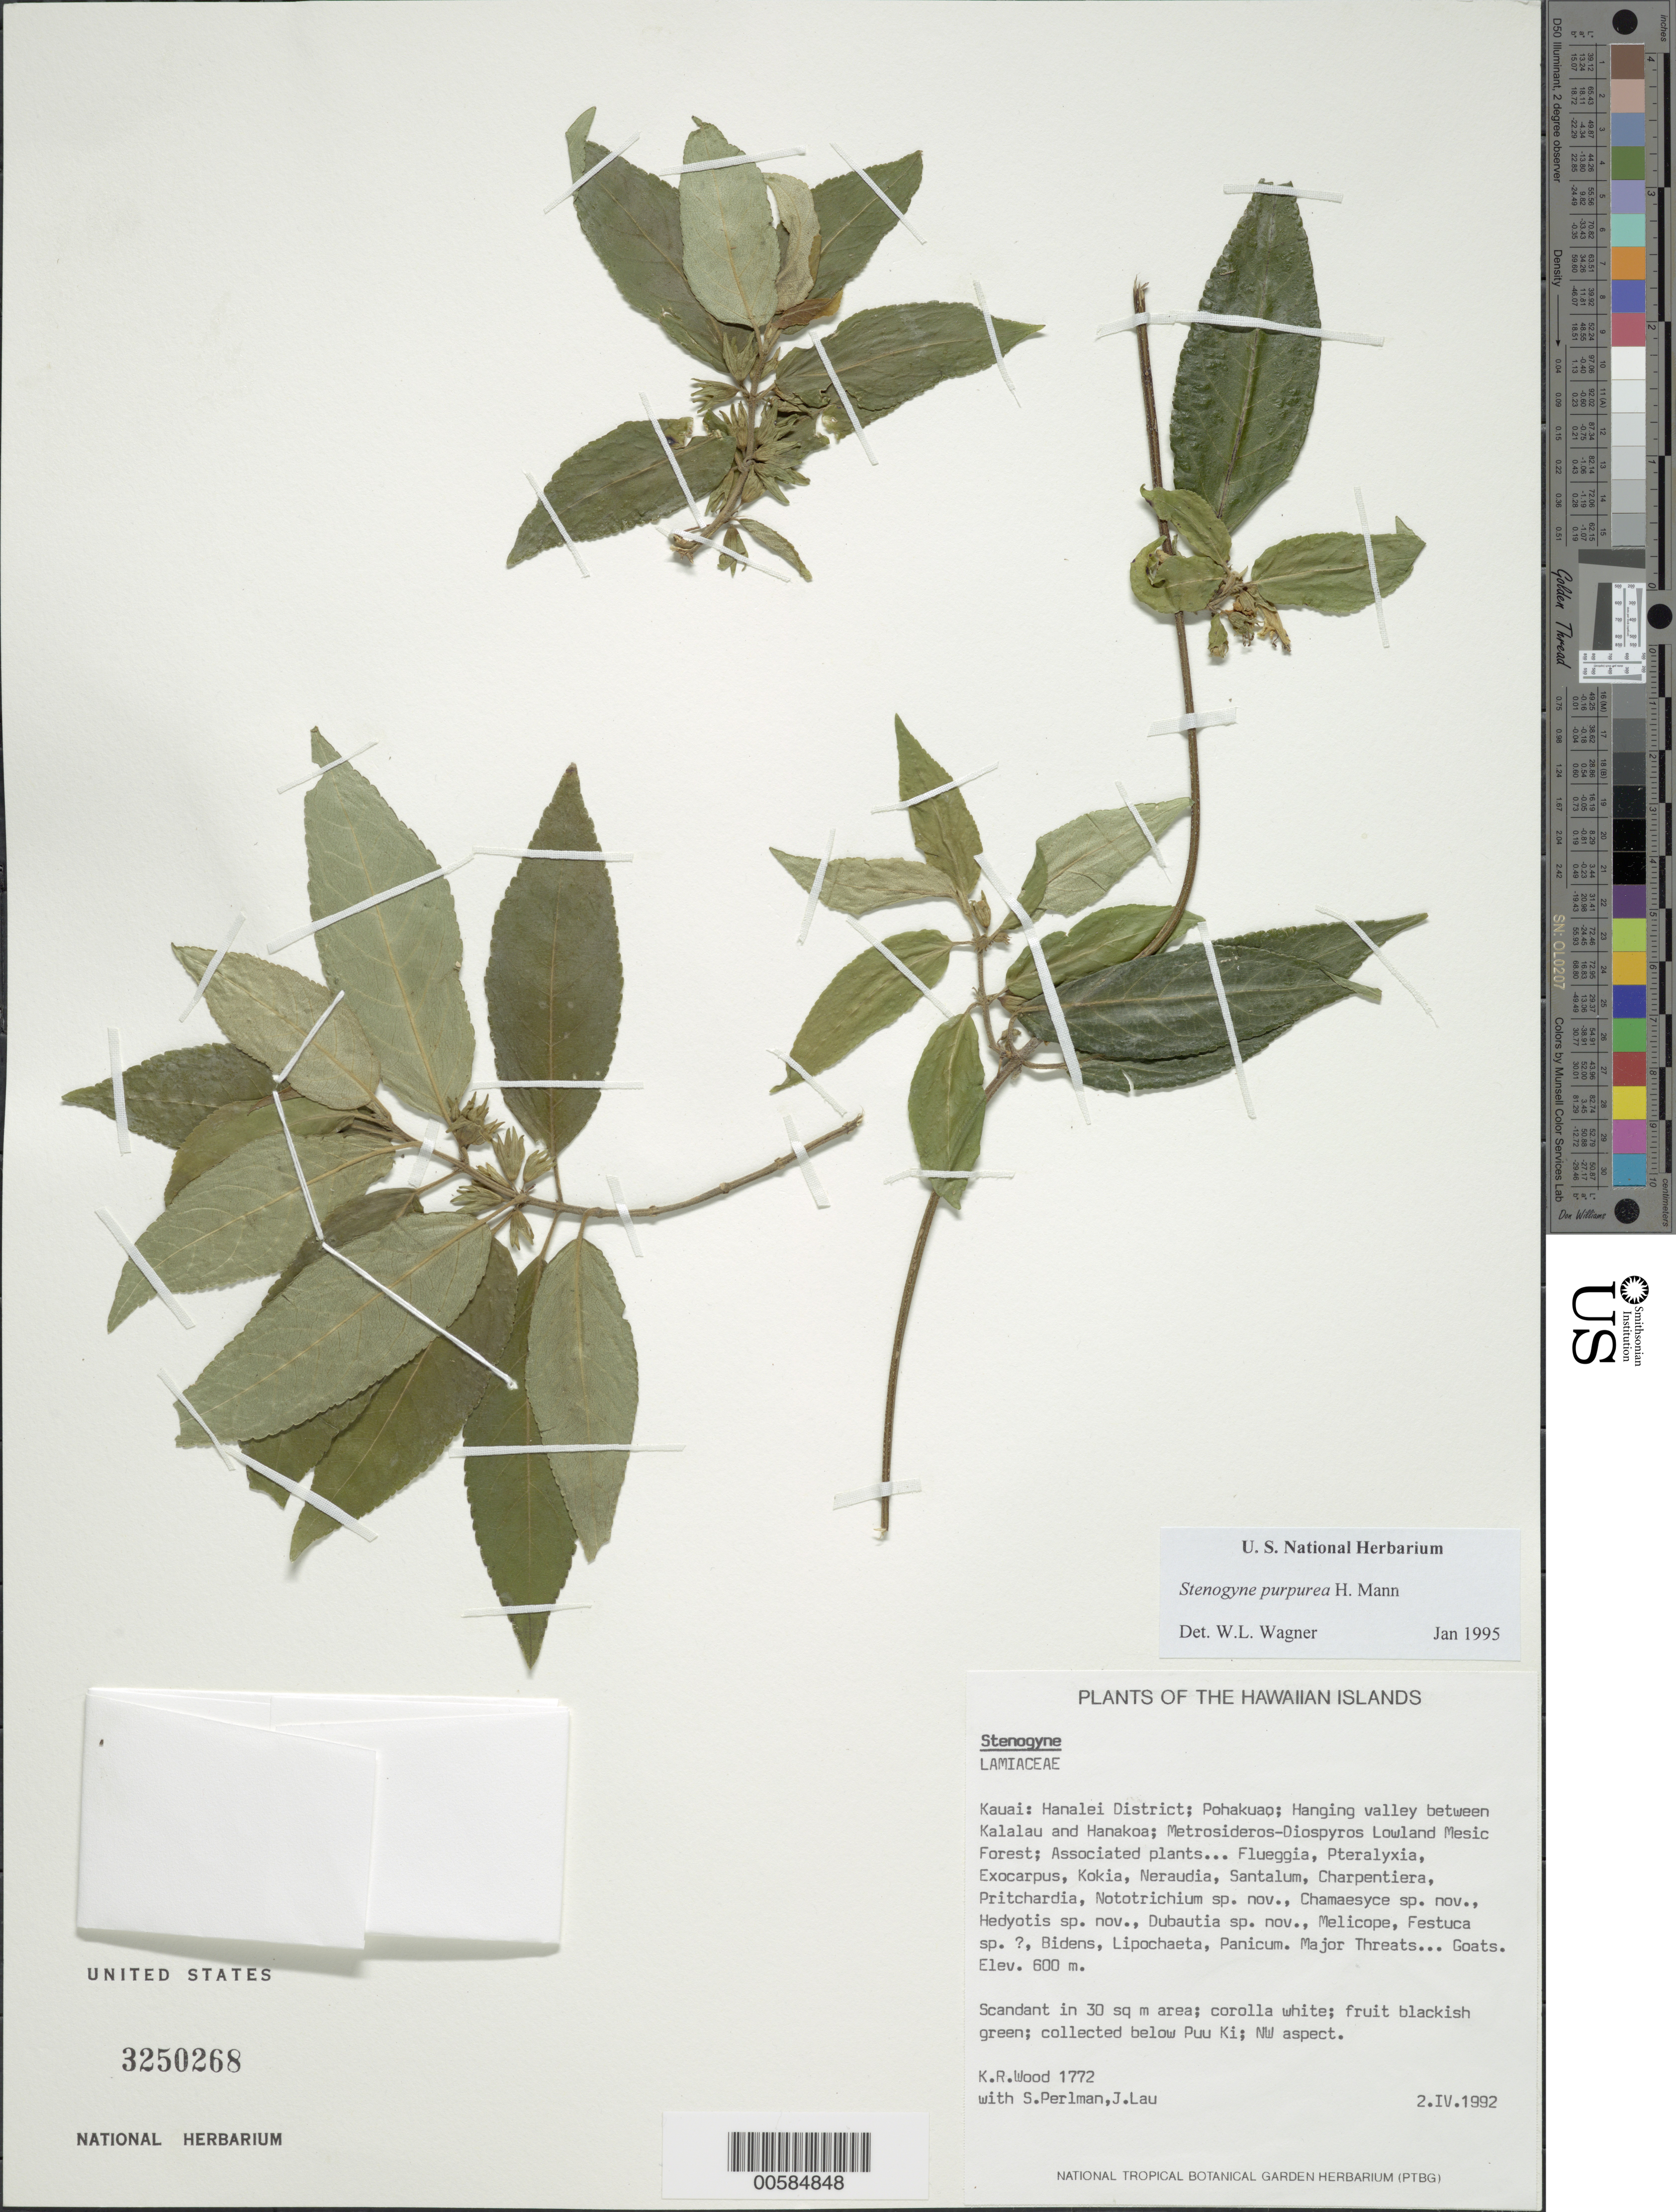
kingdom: Plantae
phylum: Tracheophyta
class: Magnoliopsida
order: Lamiales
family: Lamiaceae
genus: Stenogyne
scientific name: Stenogyne purpurea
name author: H. Mann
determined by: Wagner, W. L., (BOT), Smithsonian Institution - National Museum of Natural History (UNITED STATES)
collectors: K. R. Wood, S. P. Perlman & J. Lau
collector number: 1772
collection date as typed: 2 Apr 1992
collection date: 1992-04-02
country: United States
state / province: Hawaii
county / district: Kauai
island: Kaua'i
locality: Hanalei Dist; Pohakuao; Hanging valley between Kalalau and Hanakoa; below Puu Ki; NW aspect.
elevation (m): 600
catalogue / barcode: US 3250268